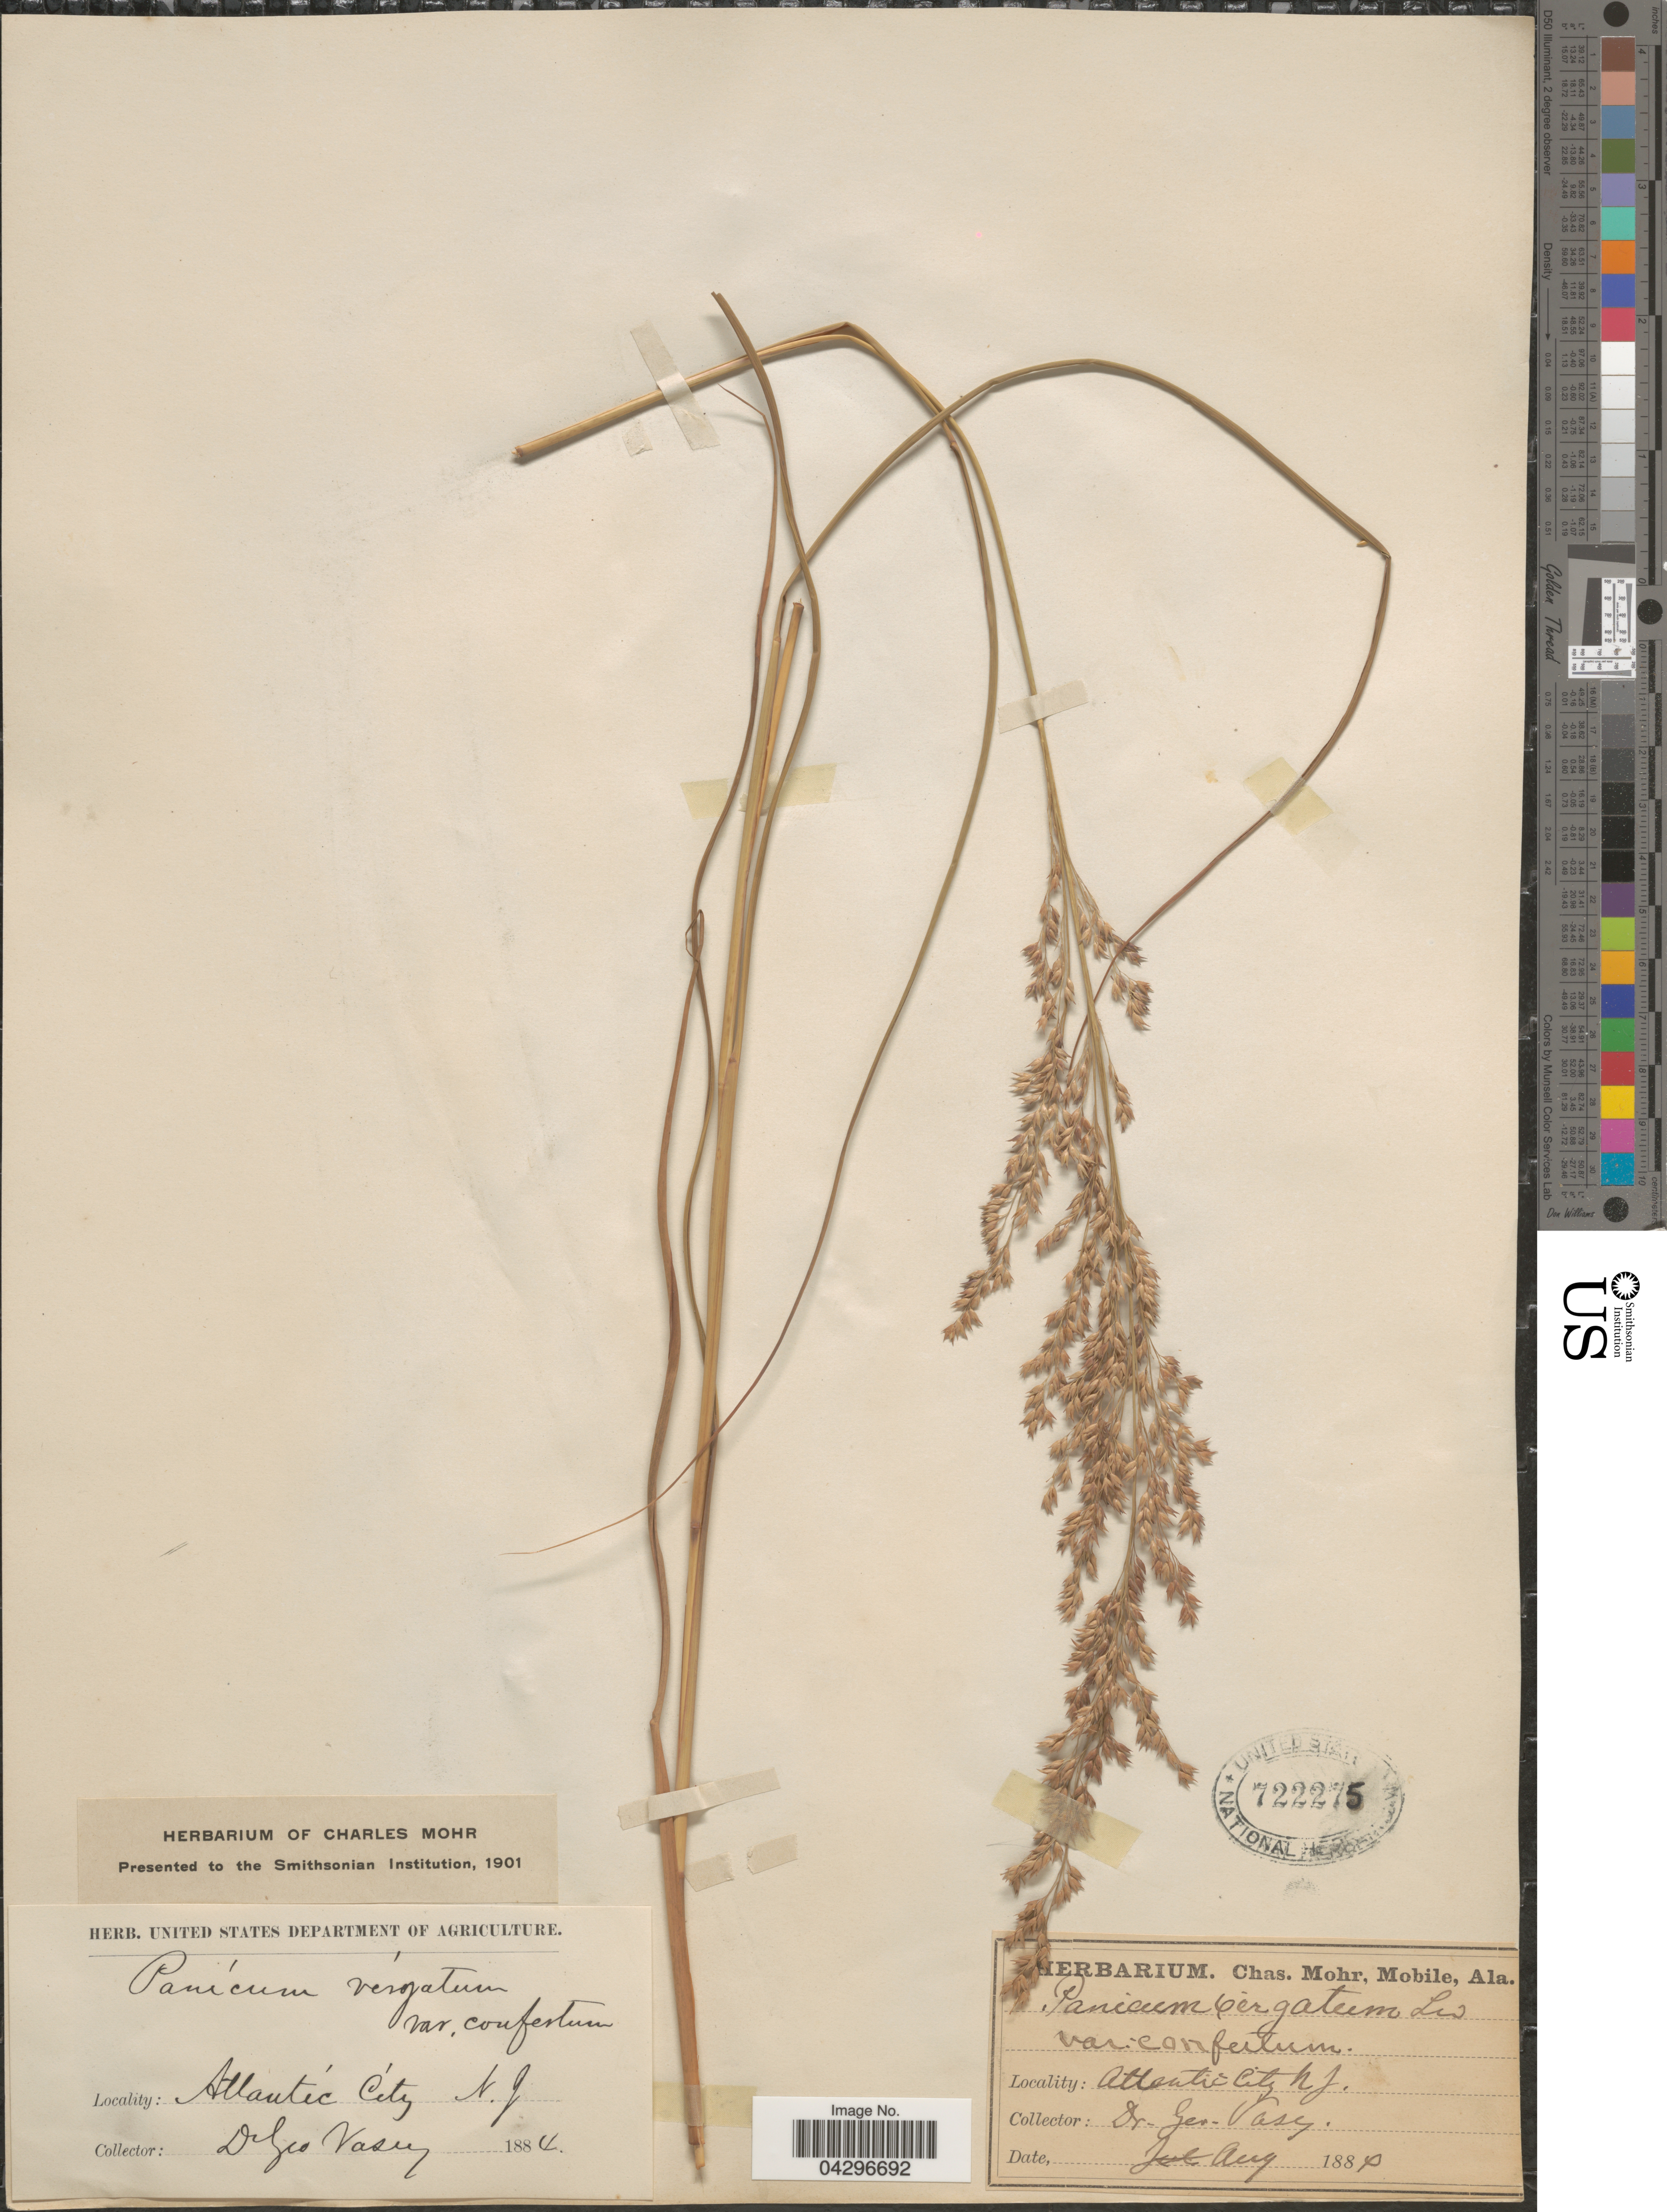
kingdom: Plantae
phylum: Tracheophyta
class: Liliopsida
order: Poales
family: Poaceae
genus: Panicum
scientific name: Panicum virgatum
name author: L.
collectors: G. Vasey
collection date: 1884-08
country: United States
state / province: New Jersey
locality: Atlantic City.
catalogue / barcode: US 722275